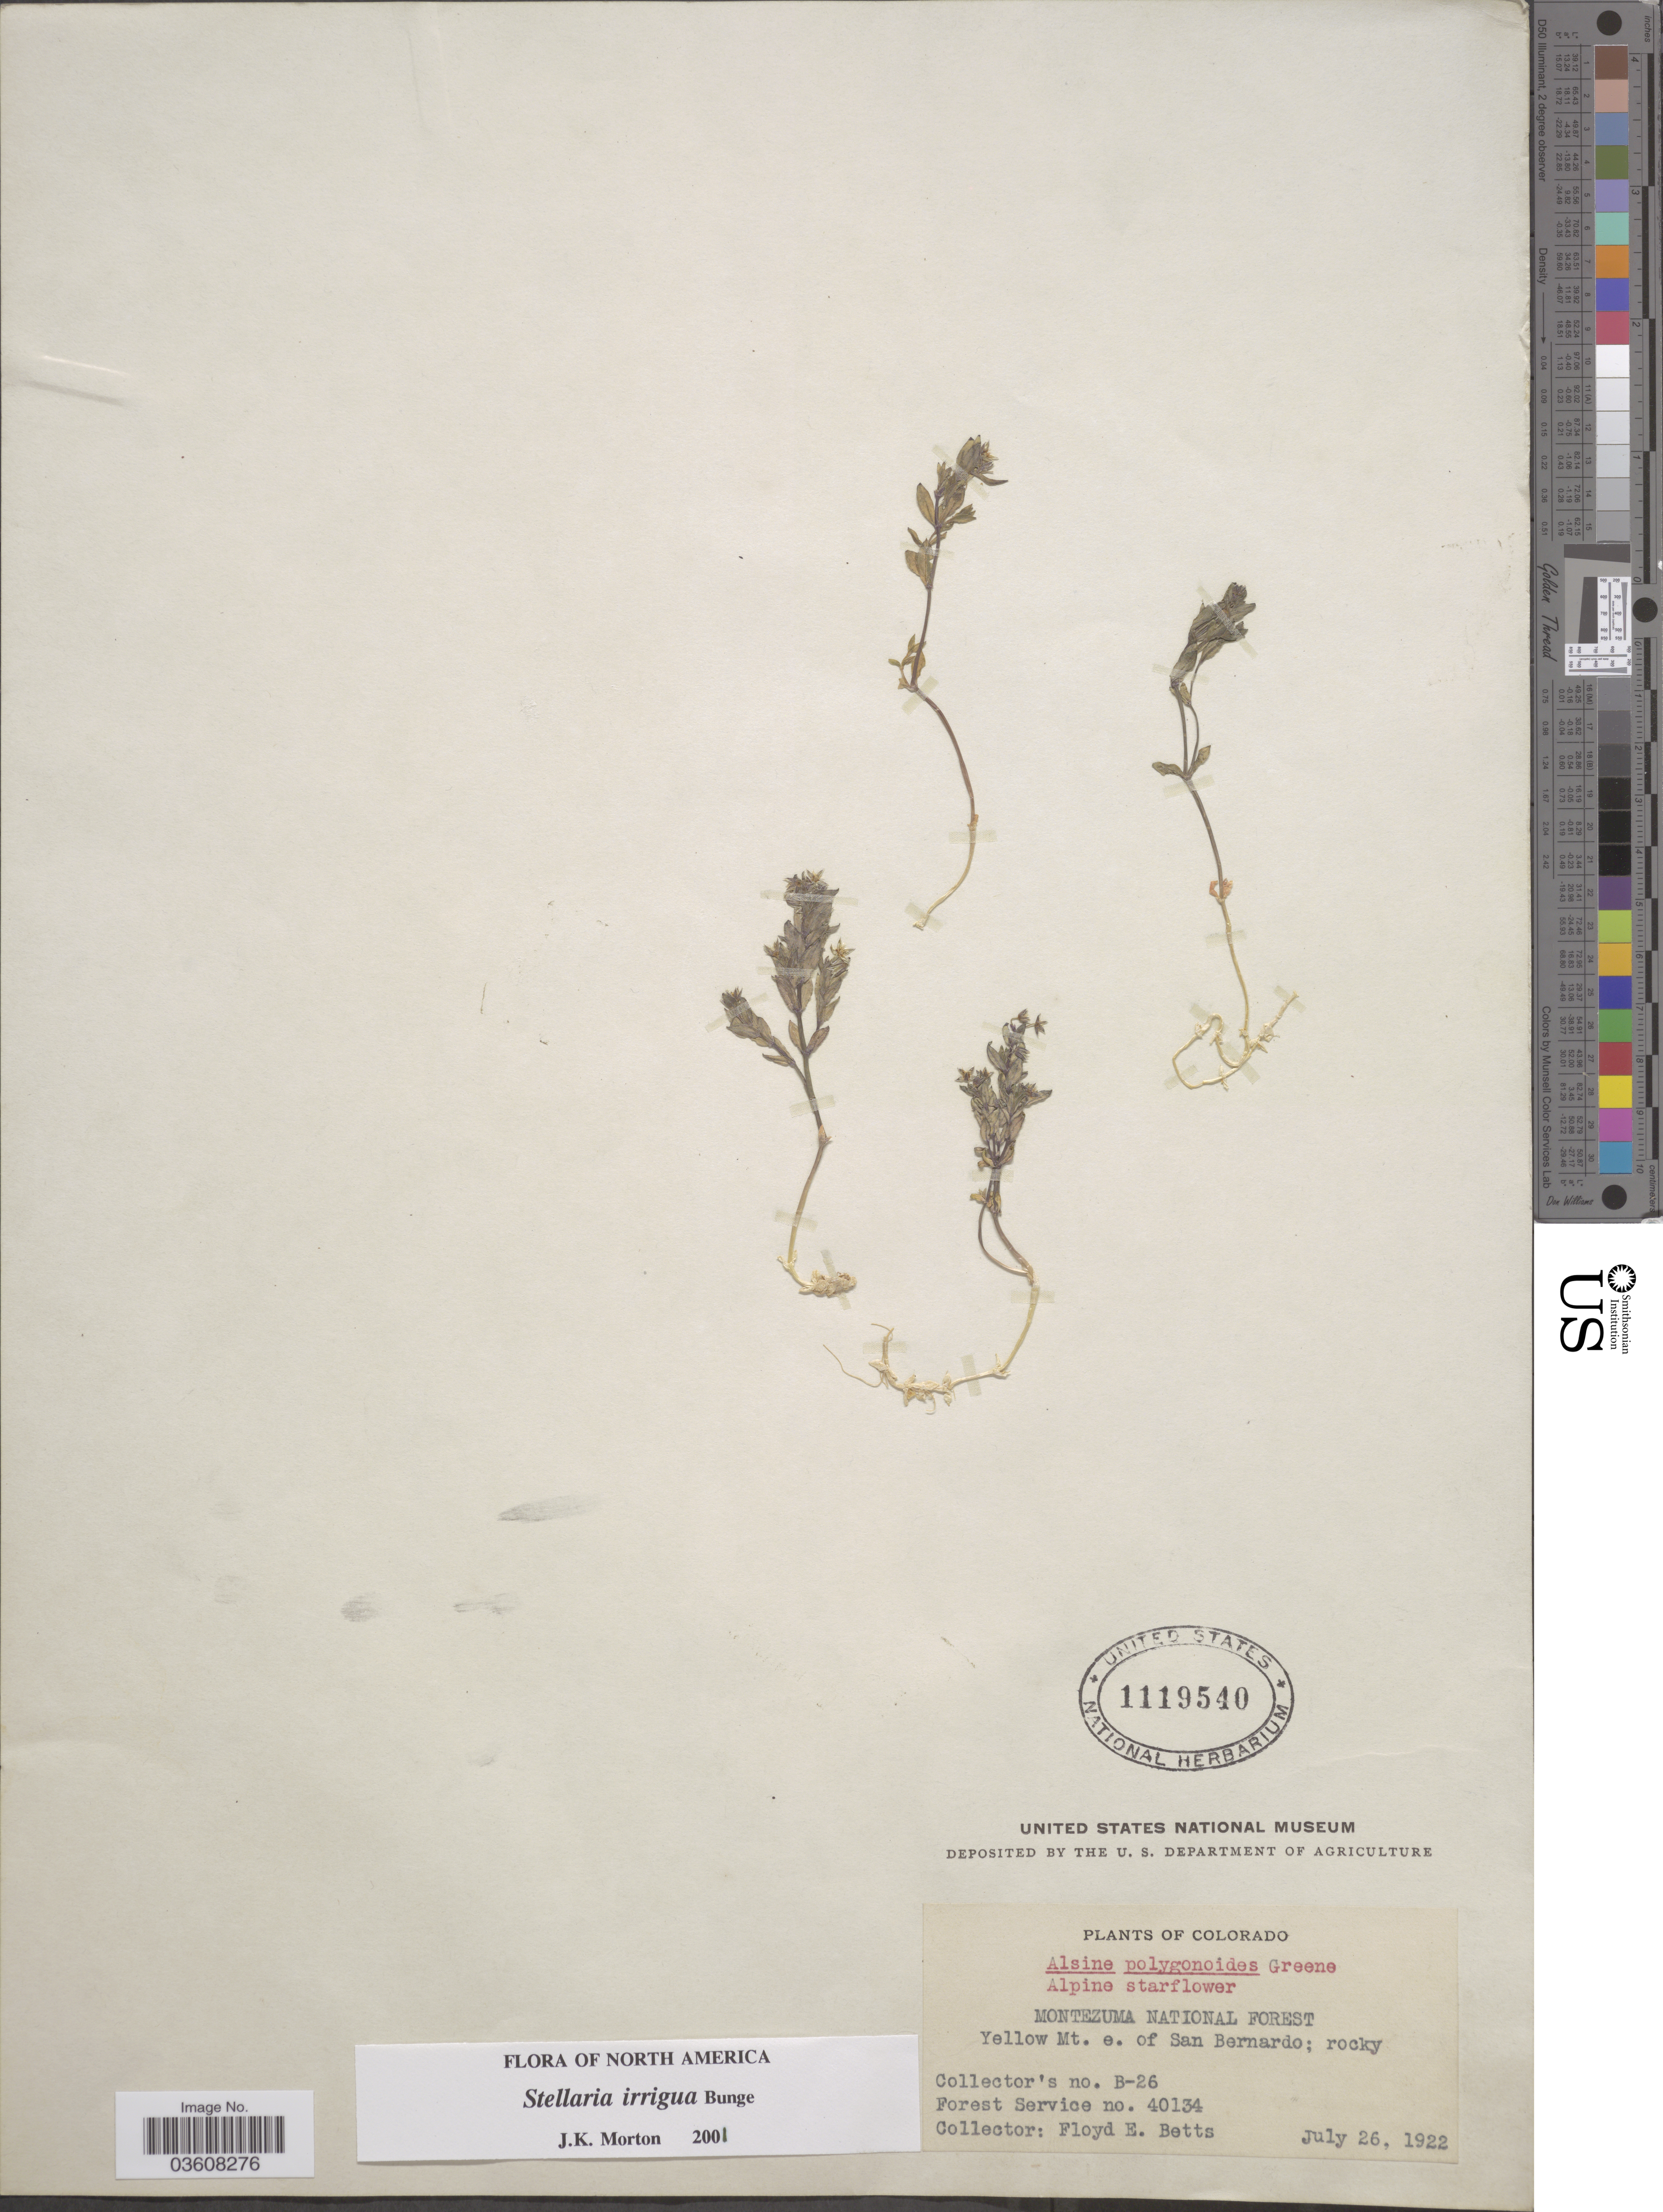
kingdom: Plantae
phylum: Tracheophyta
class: Magnoliopsida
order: Caryophyllales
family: Caryophyllaceae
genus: Stellaria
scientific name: Stellaria irrigua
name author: Bunge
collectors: F. Betts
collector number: B-26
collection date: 1922-07-26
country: United States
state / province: Colorado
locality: Montezuma National Forest. Yellow Mt. e. of San Bernardo.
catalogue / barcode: US 1119540